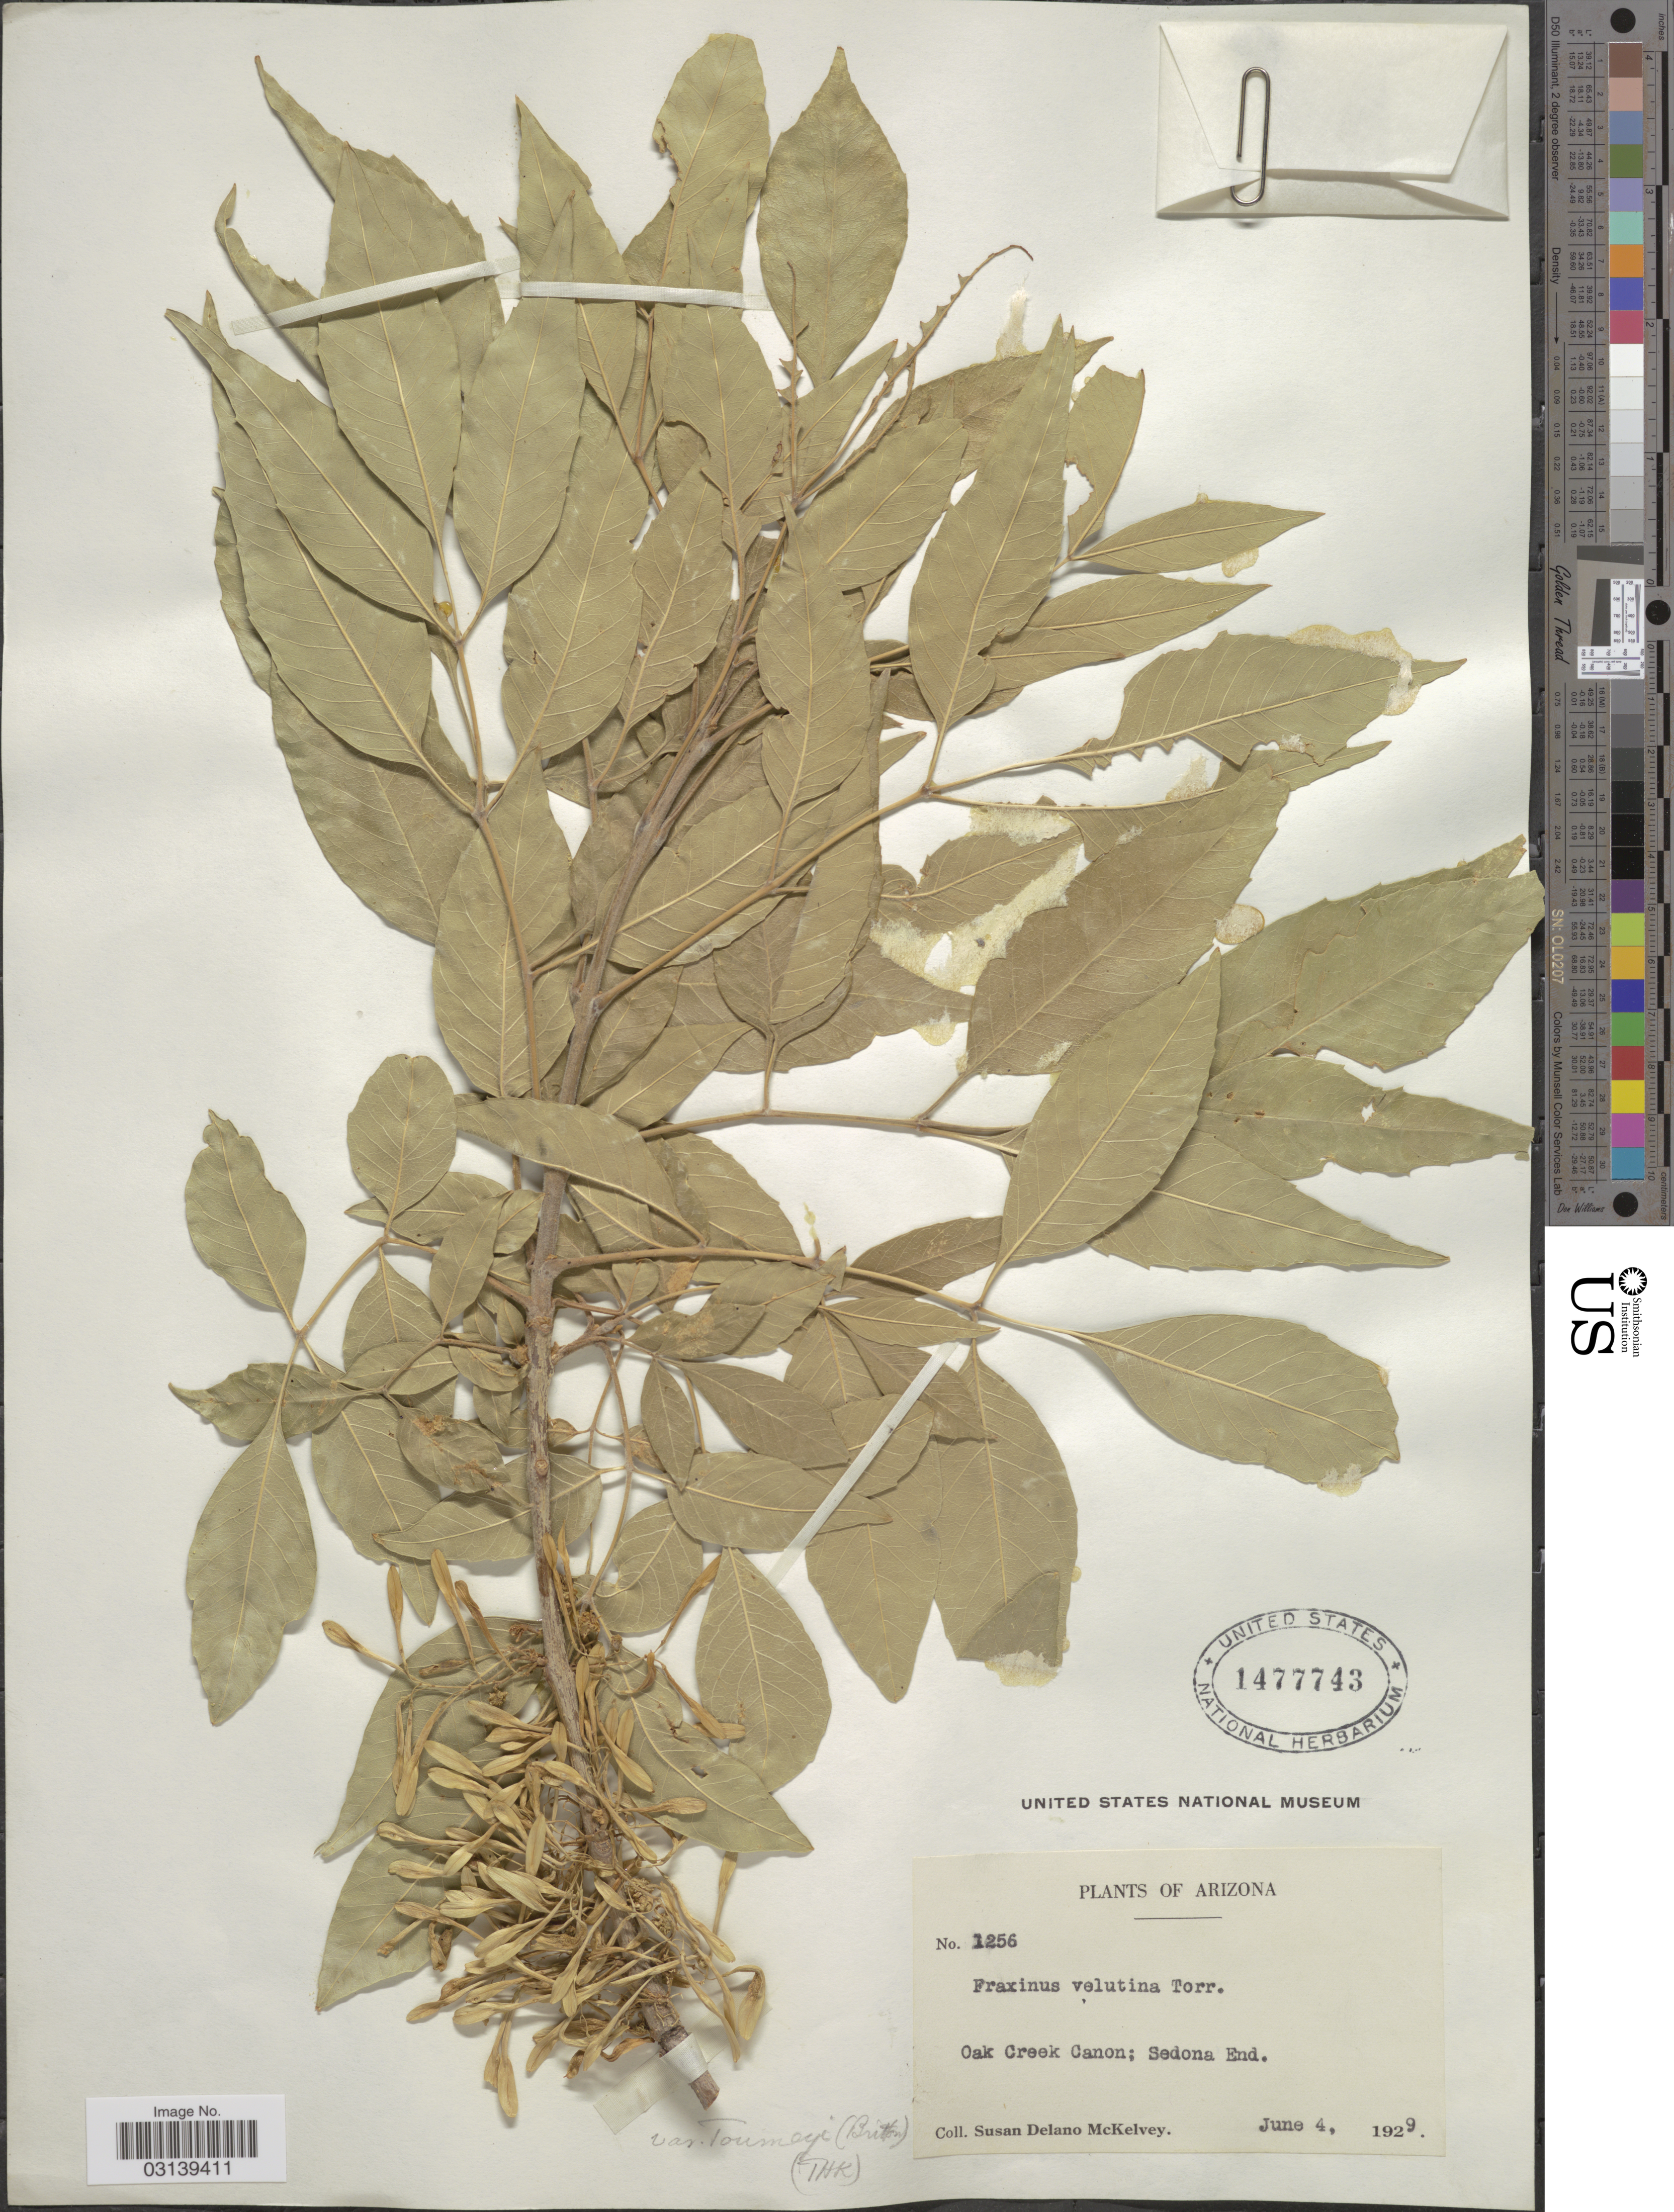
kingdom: Plantae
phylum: Tracheophyta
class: Magnoliopsida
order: Lamiales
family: Oleaceae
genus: Fraxinus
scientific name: Fraxinus velutina var. toumeyi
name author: (Britton) Rehder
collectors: S. A. McKelvey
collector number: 1256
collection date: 1929-06-04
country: United States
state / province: Arizona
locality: Oak Creek Canon; Sedona End.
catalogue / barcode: US 1477743